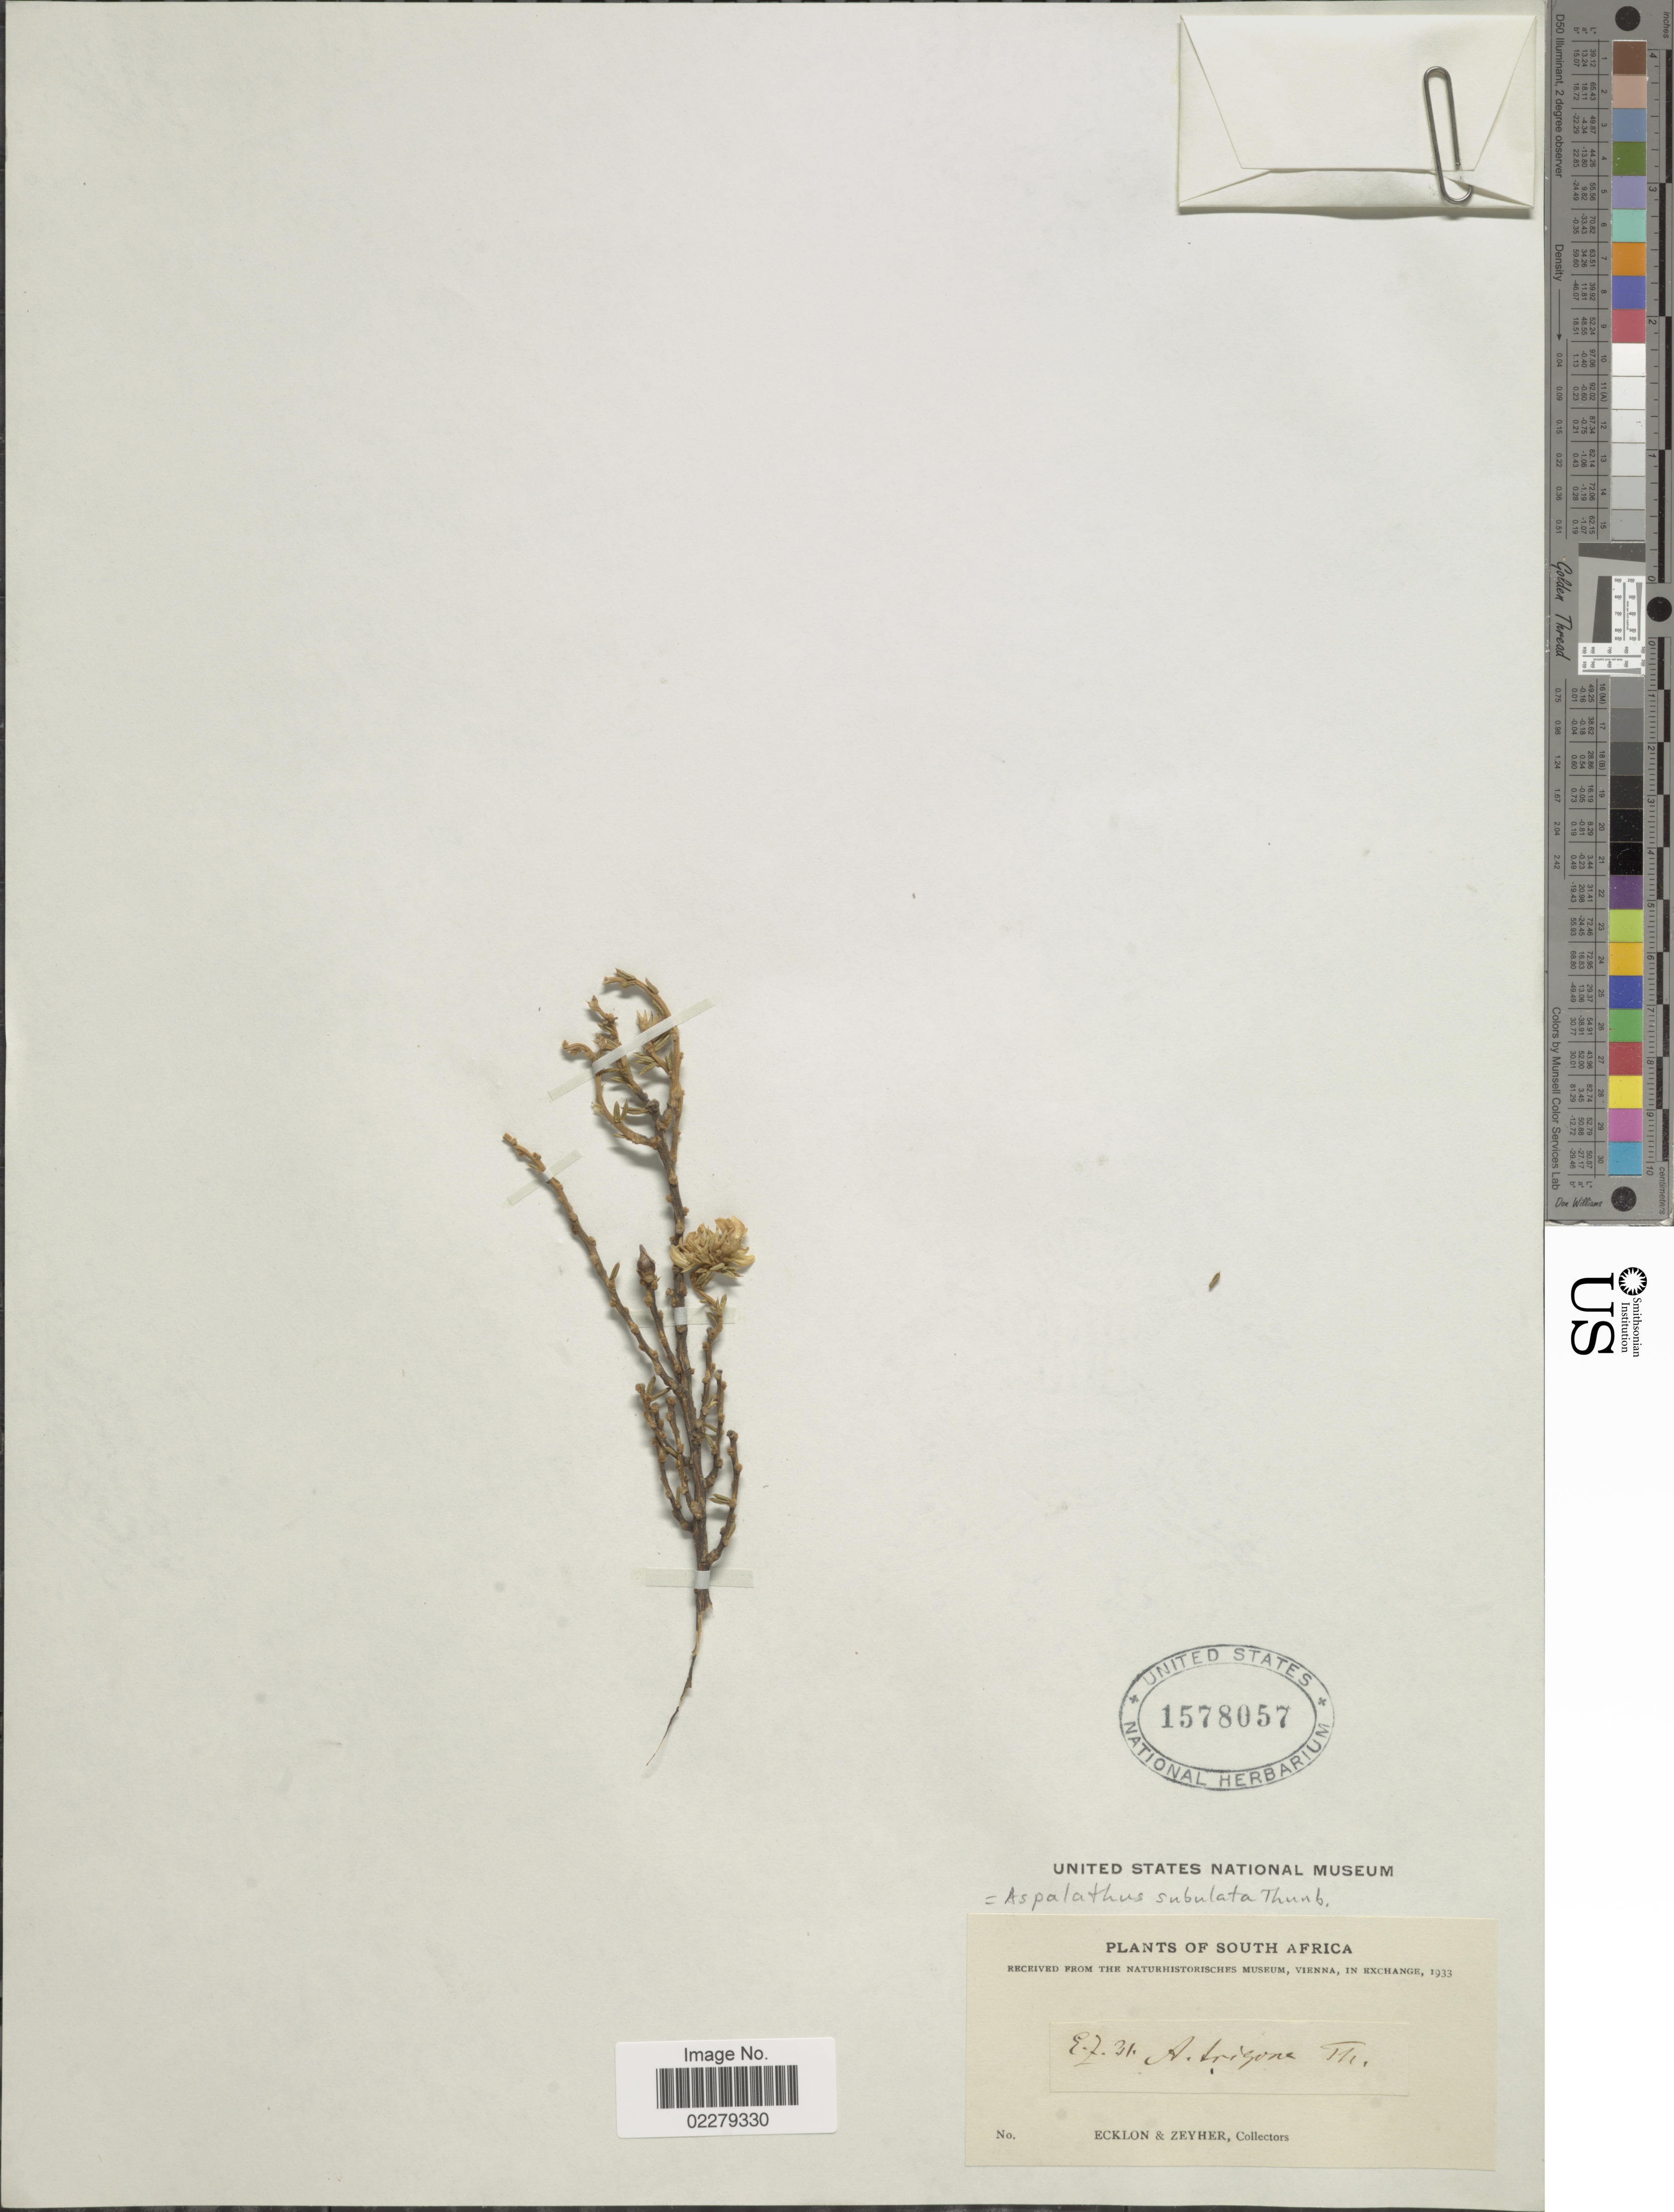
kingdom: Plantae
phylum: Tracheophyta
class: Magnoliopsida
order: Fabales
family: Fabaceae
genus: Aspalathus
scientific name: Aspalathus subulata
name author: Thunb.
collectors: -. Ecklon & -. Zeyher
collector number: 31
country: South Africa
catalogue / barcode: US 1578057